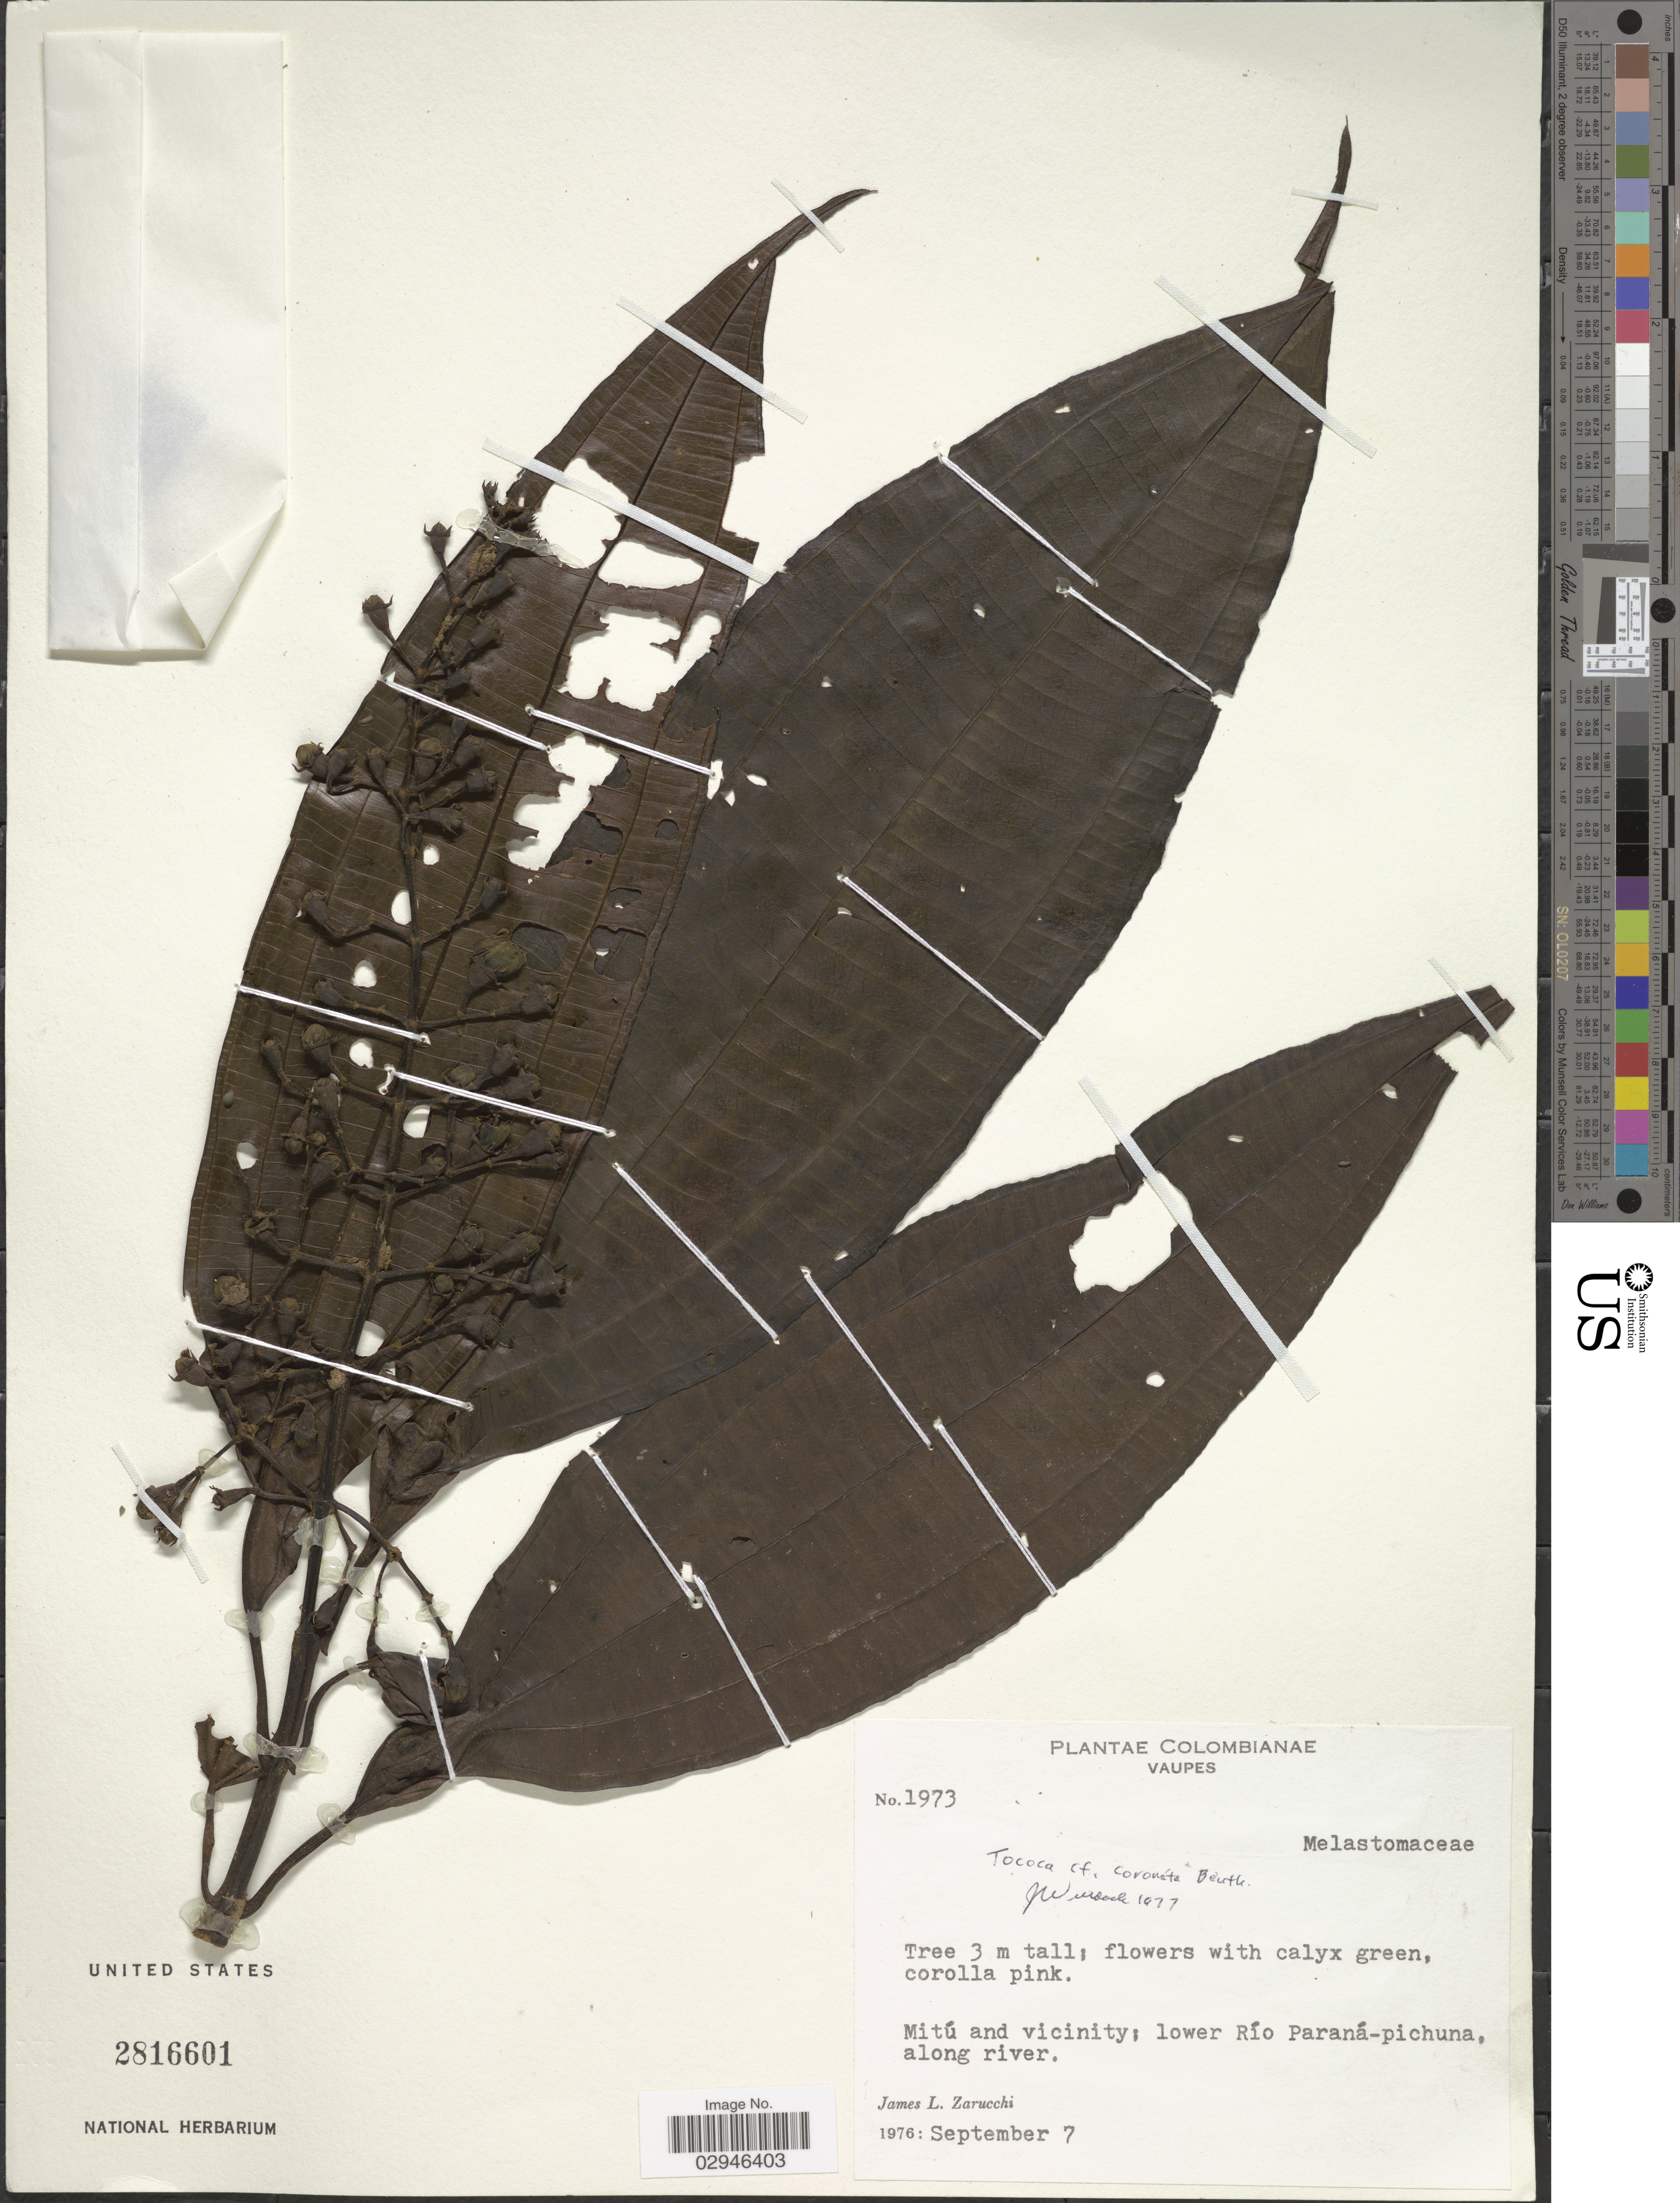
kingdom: Plantae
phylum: Tracheophyta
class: Magnoliopsida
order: Myrtales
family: Melastomataceae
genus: Tococa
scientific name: Tococa coronata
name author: Benth.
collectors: J. L. Zarucchi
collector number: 1973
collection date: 1976-09-07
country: Colombia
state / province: Vaupés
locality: Mitú and vicinity; lower Río Paraná-pichuna, along river.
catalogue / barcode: US 2816601